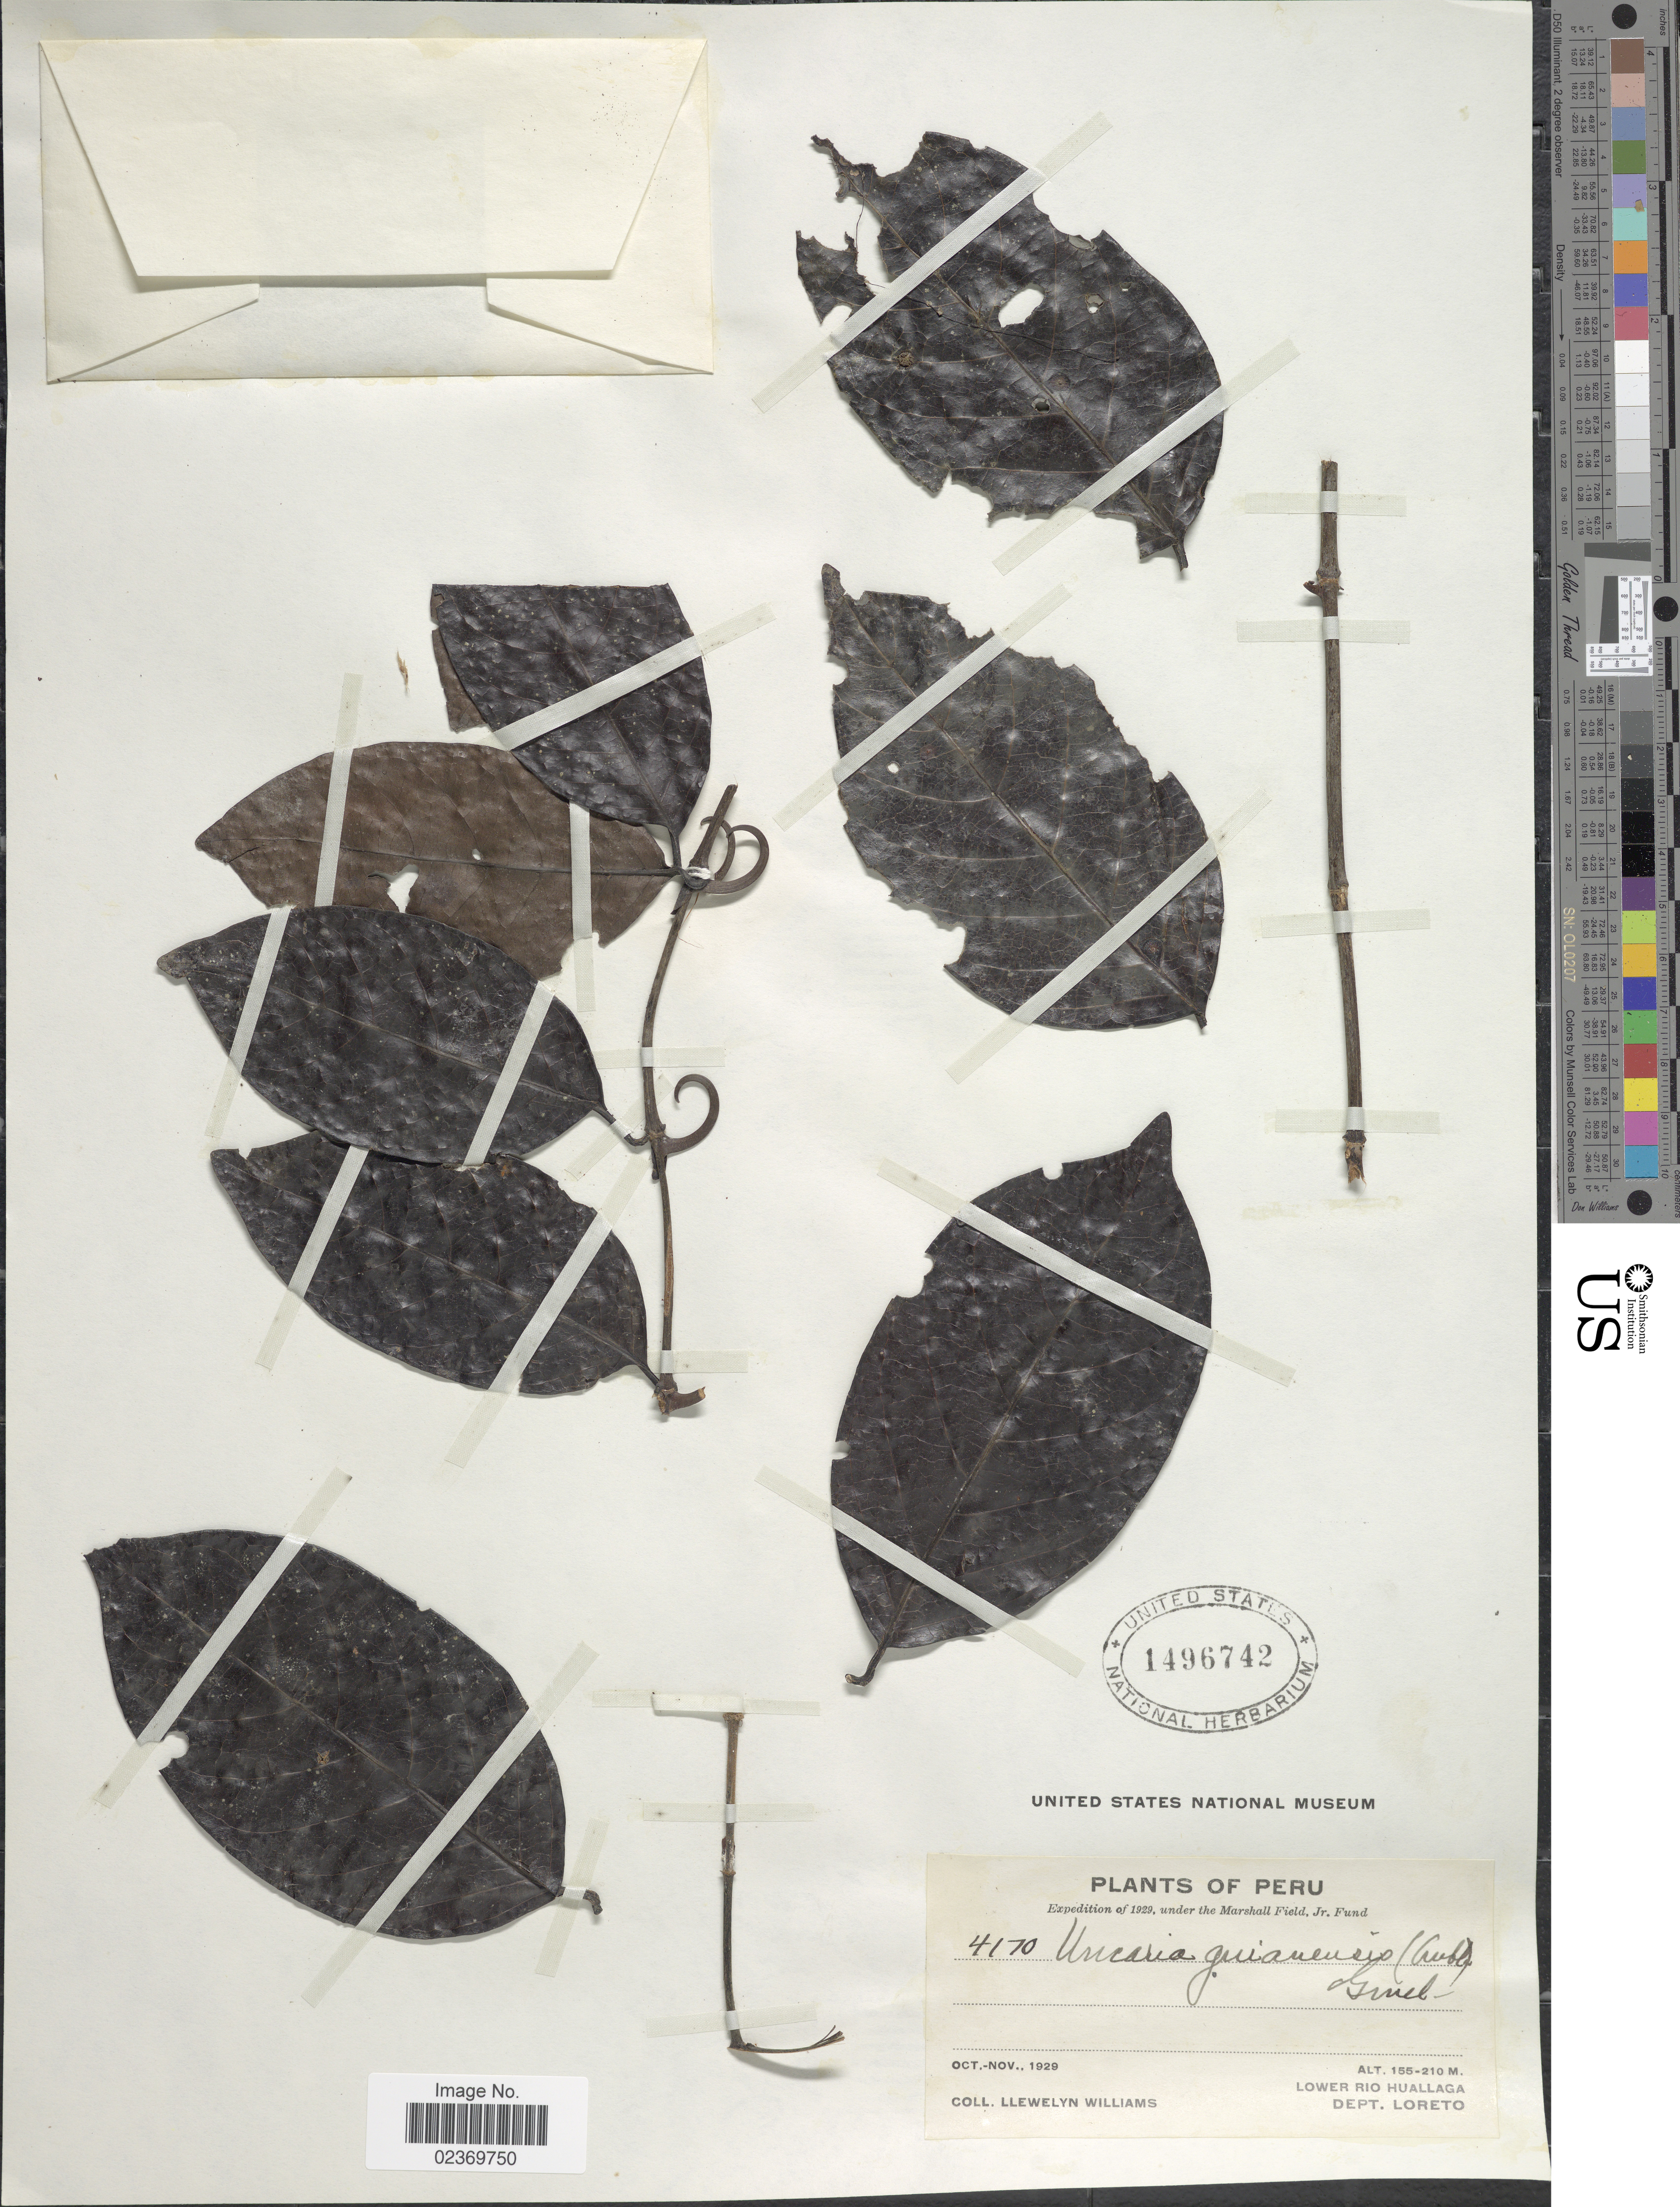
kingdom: Plantae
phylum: Tracheophyta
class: Magnoliopsida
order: Gentianales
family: Rubiaceae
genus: Uncaria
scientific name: Uncaria guianensis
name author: (Aubl.) J.F. Gmel.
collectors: Ll. Williams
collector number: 4170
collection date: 1929-10/1929-11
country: Peru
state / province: Loreto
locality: Lower Rio Huallaga, Dept. Loreto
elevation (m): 155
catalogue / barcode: US 1496743